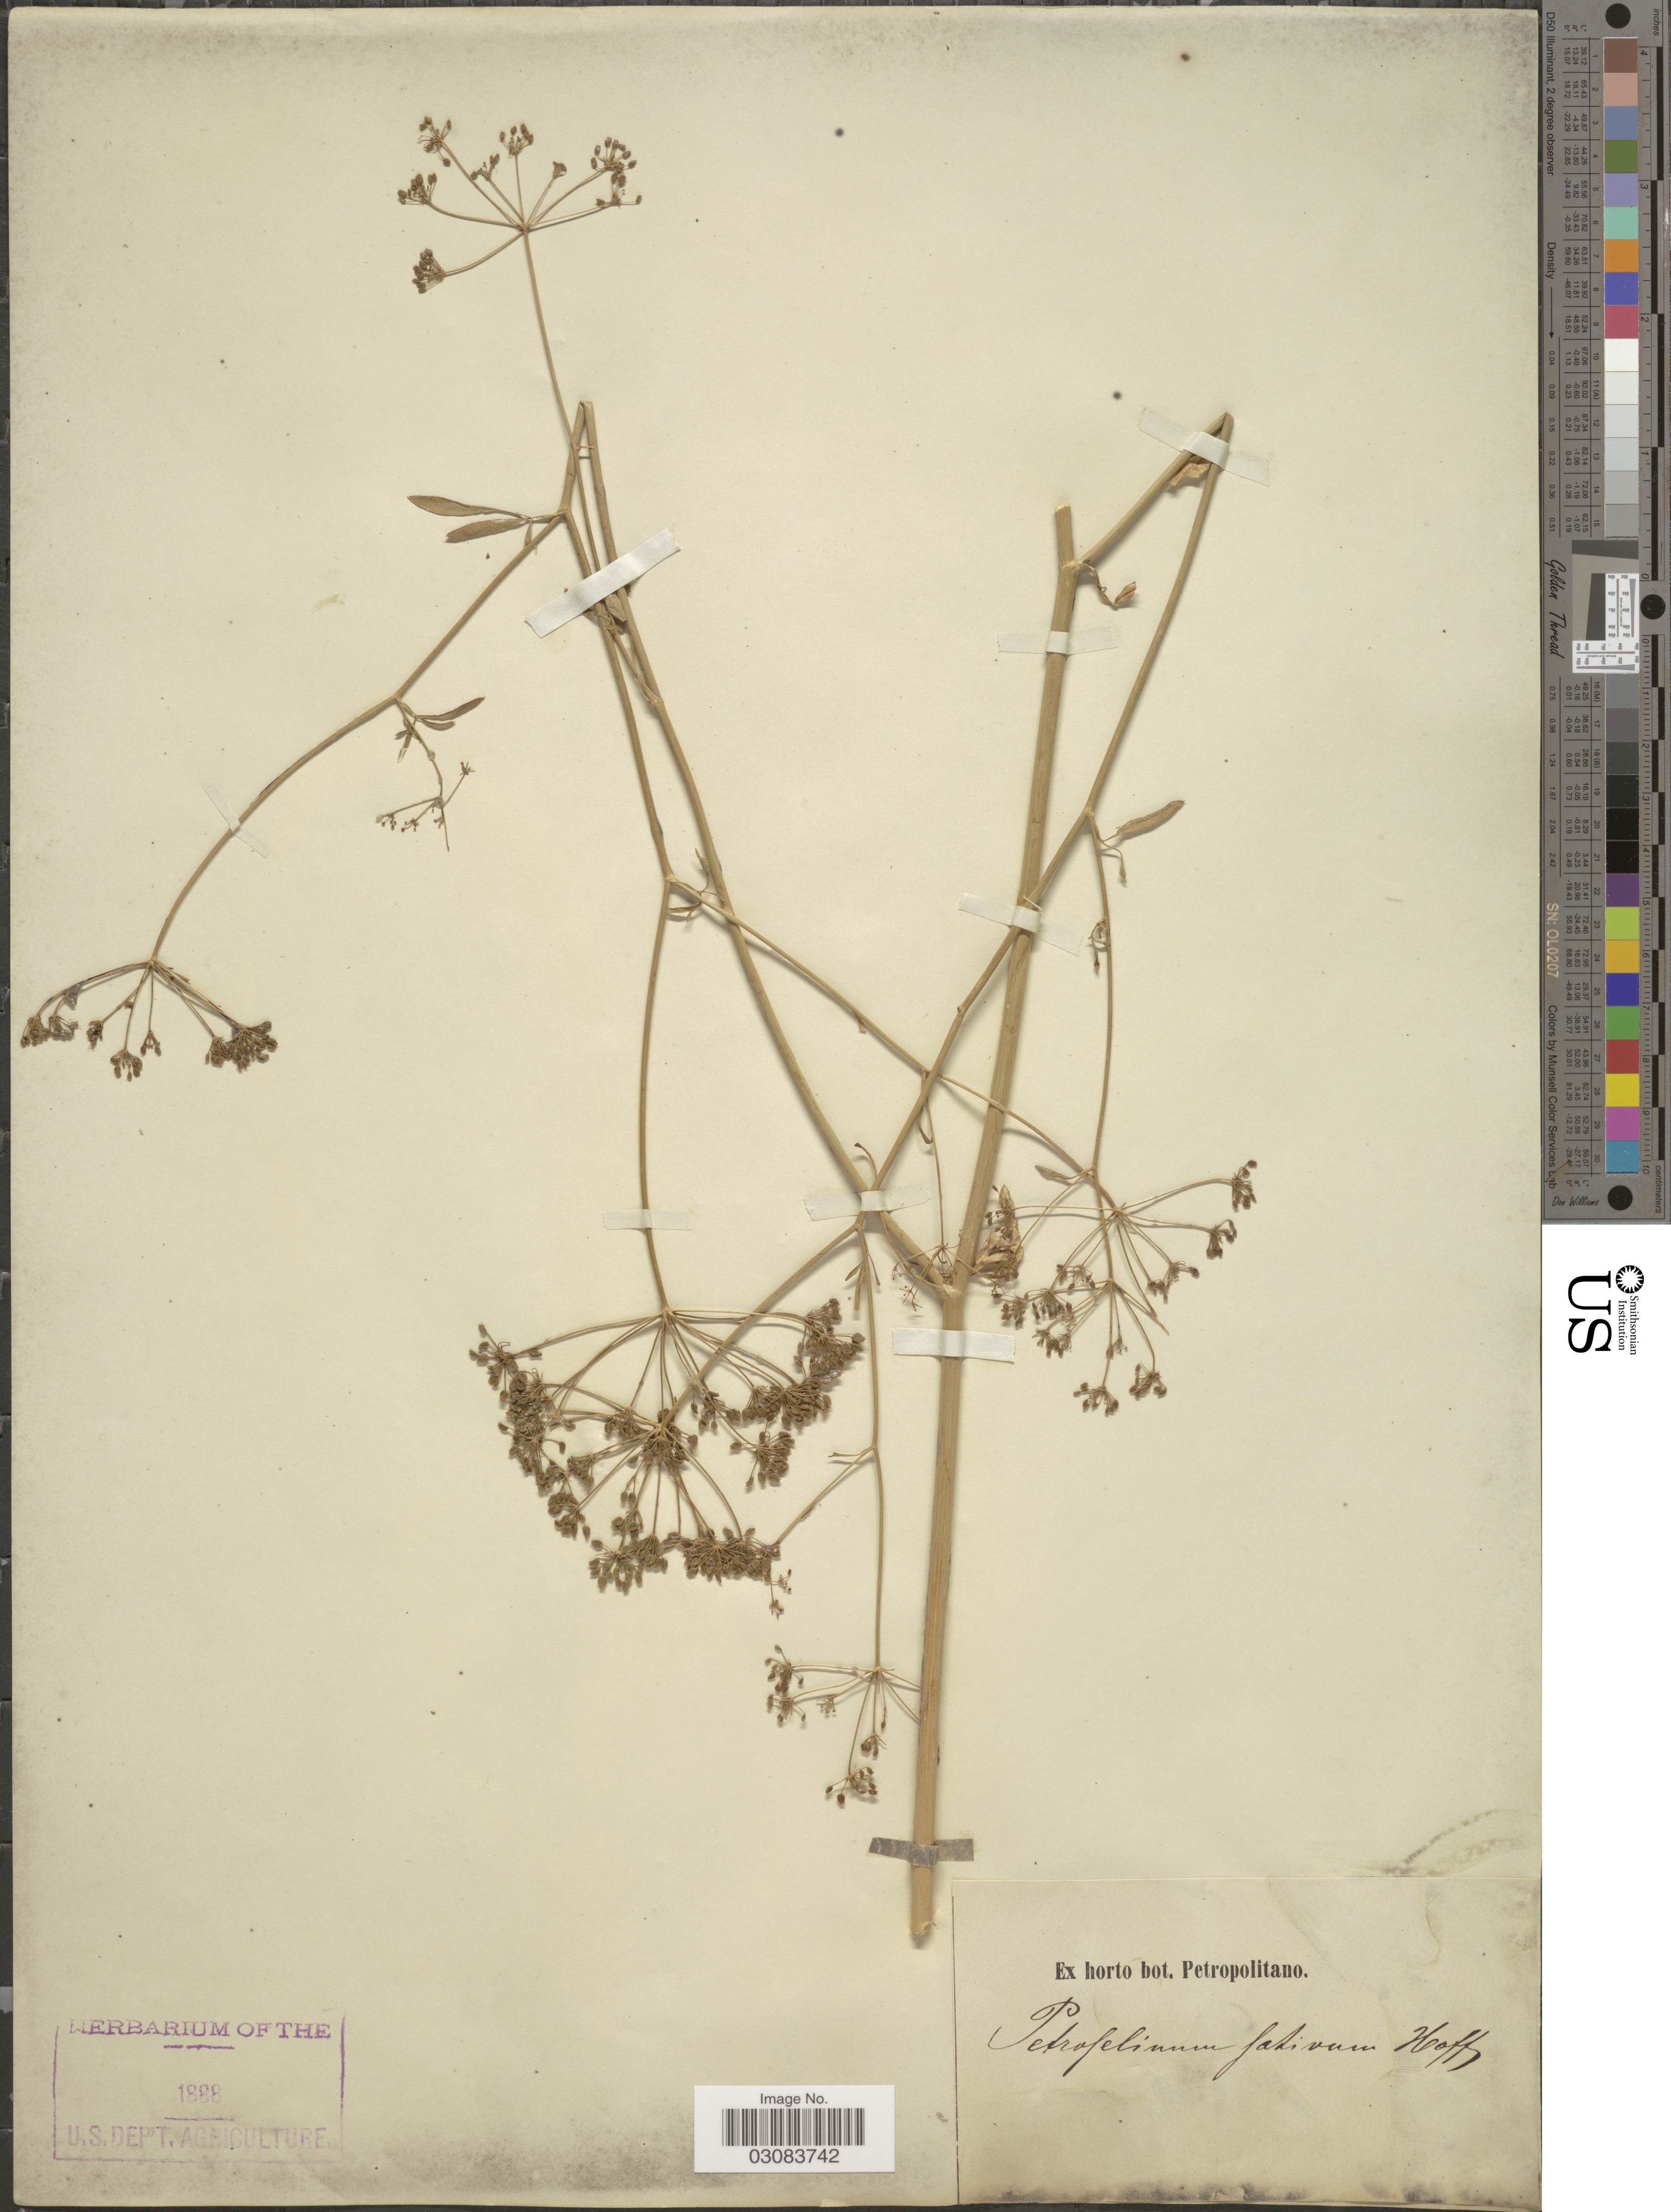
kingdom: Plantae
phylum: Tracheophyta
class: Magnoliopsida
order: Apiales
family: Apiaceae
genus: Petroselinum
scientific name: Petroselinum crispum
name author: (Mill.) Fuss.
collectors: ex Horto Bot. Petropolitano